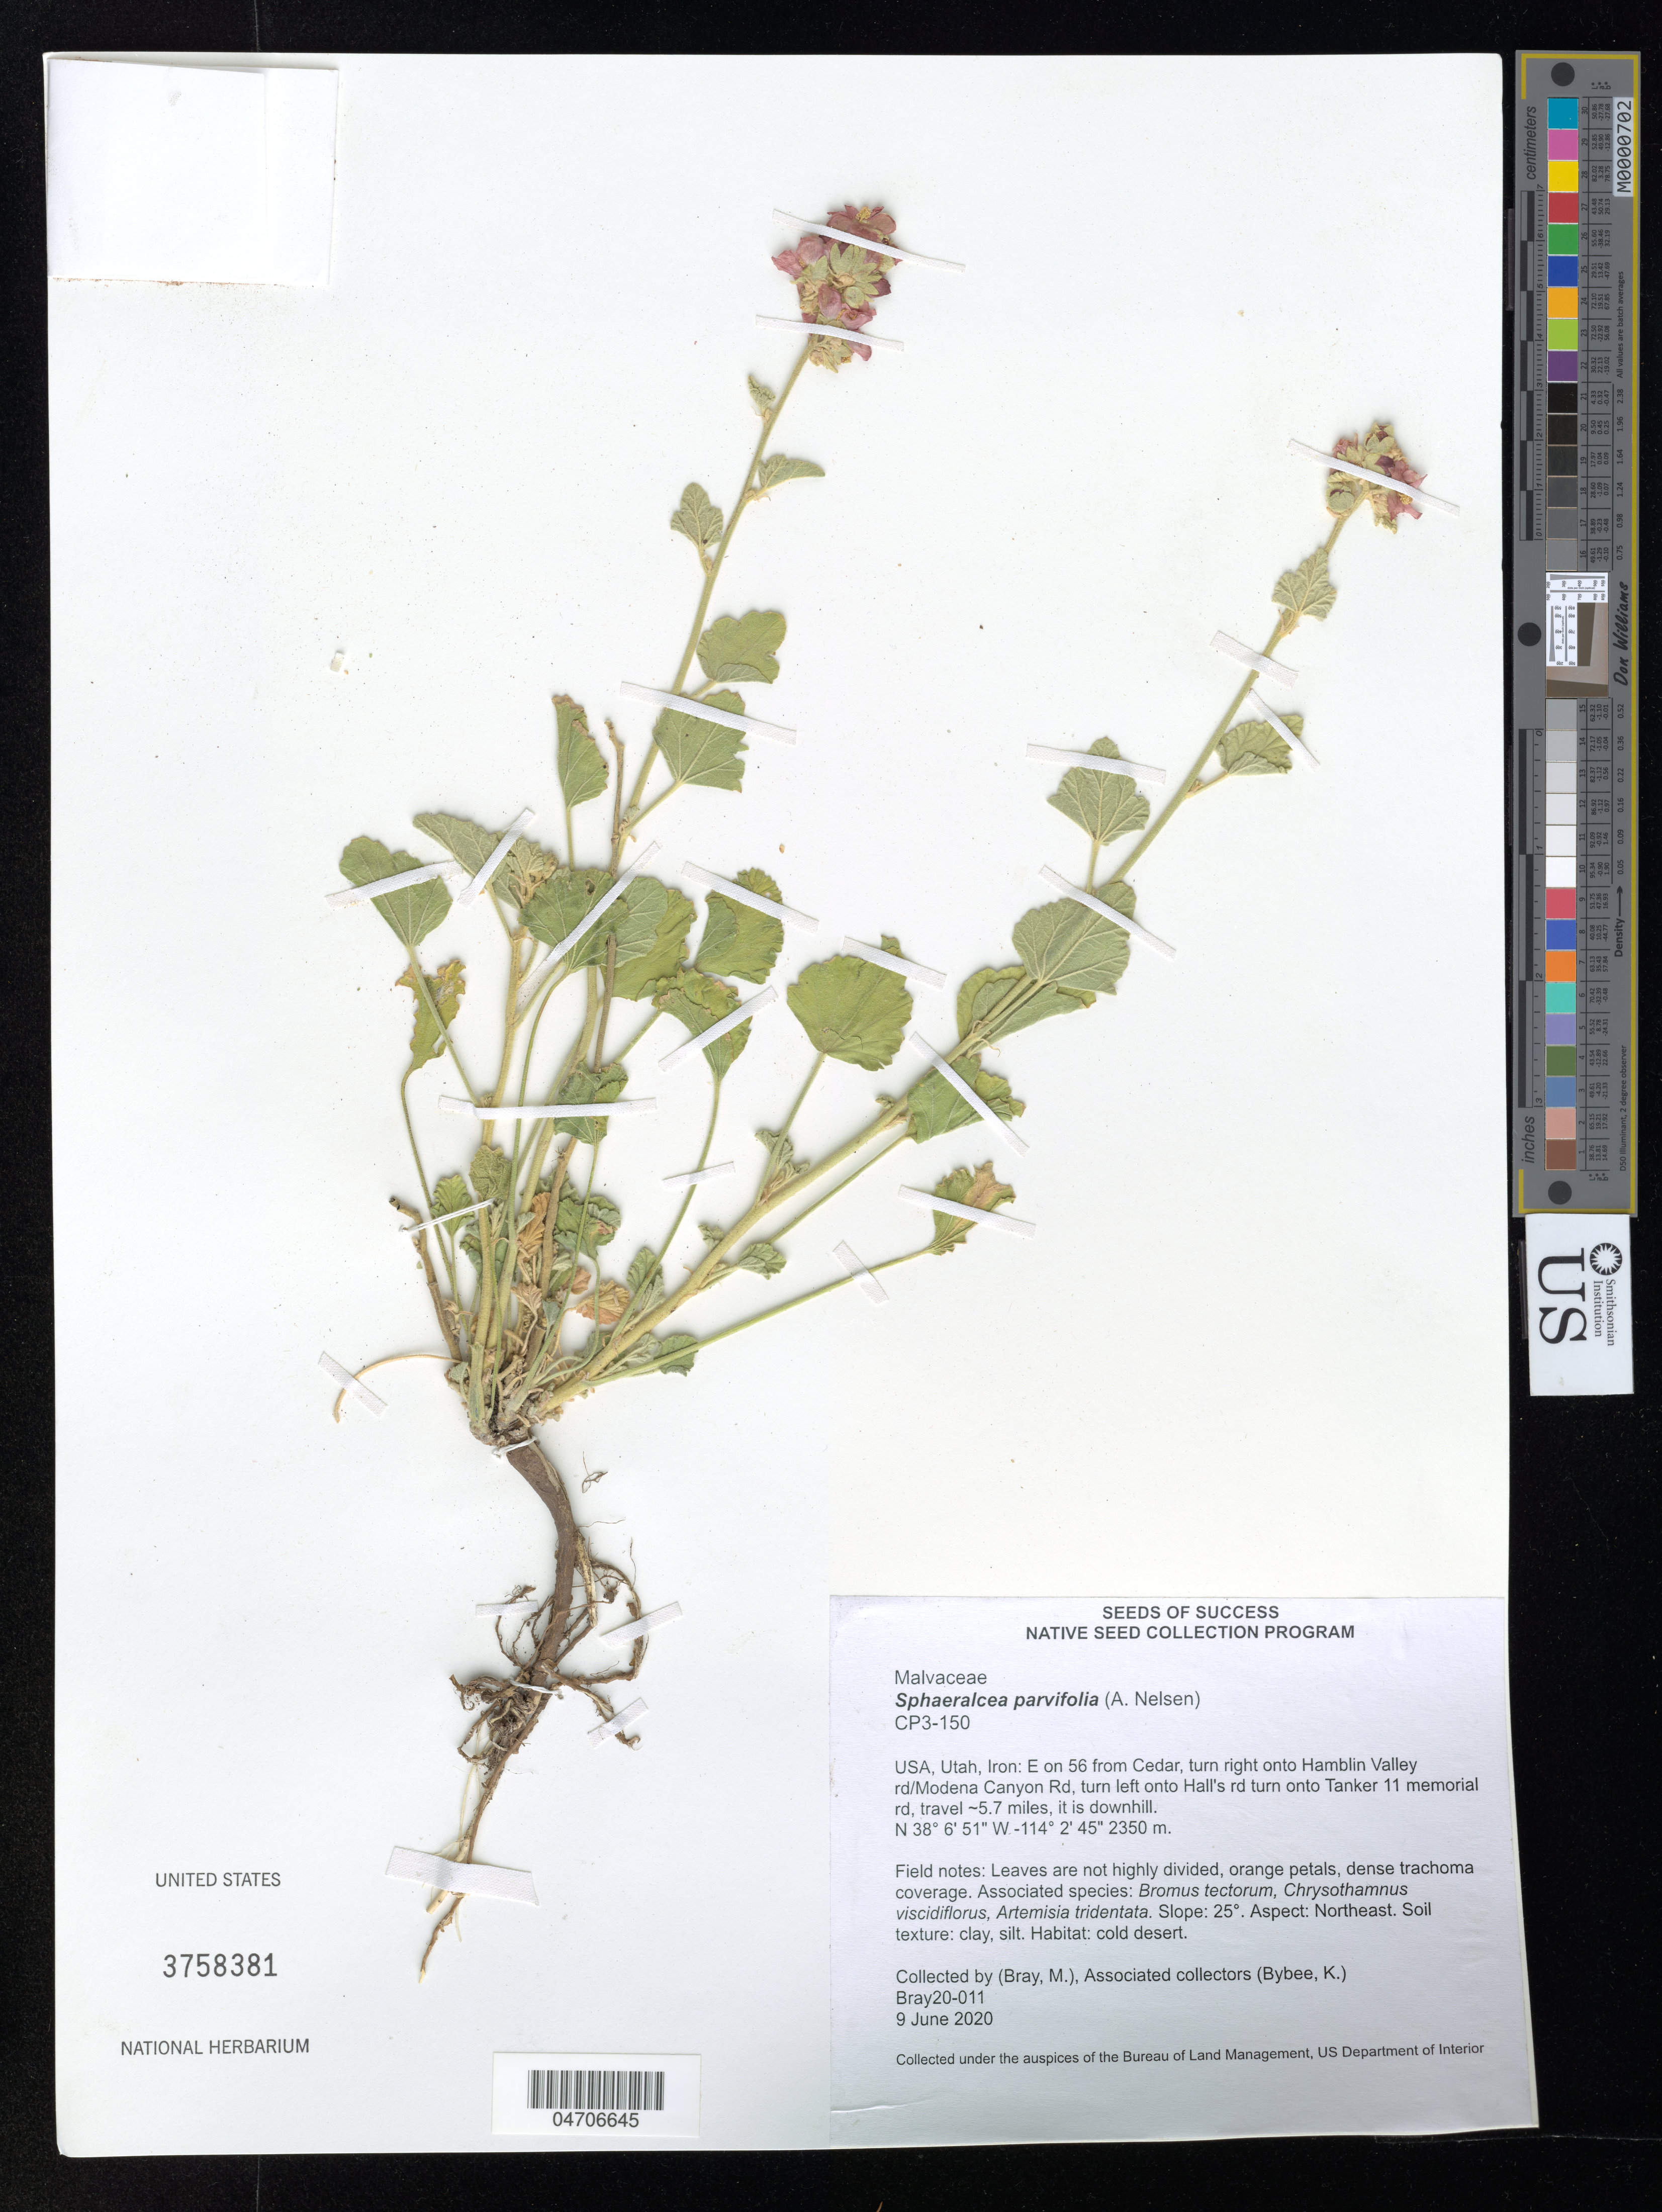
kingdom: Plantae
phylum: Tracheophyta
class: Magnoliopsida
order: Malvales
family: Malvaceae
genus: Sphaeralcea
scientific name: Sphaeralcea parvifolia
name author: A. Nelson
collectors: F. Torchelsen & C. Quadros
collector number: Bray20-011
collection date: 2020-06-09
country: United States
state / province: Utah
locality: Iron: E on 56 from Cedar, turn right onto Hamblin Valley rd/Modena Canyon Rd, turn left onto Hall's rd turn onto Tanker 11 memorial rd, travel ~5.7 miles, it is downhill.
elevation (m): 2350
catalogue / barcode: US 3758381